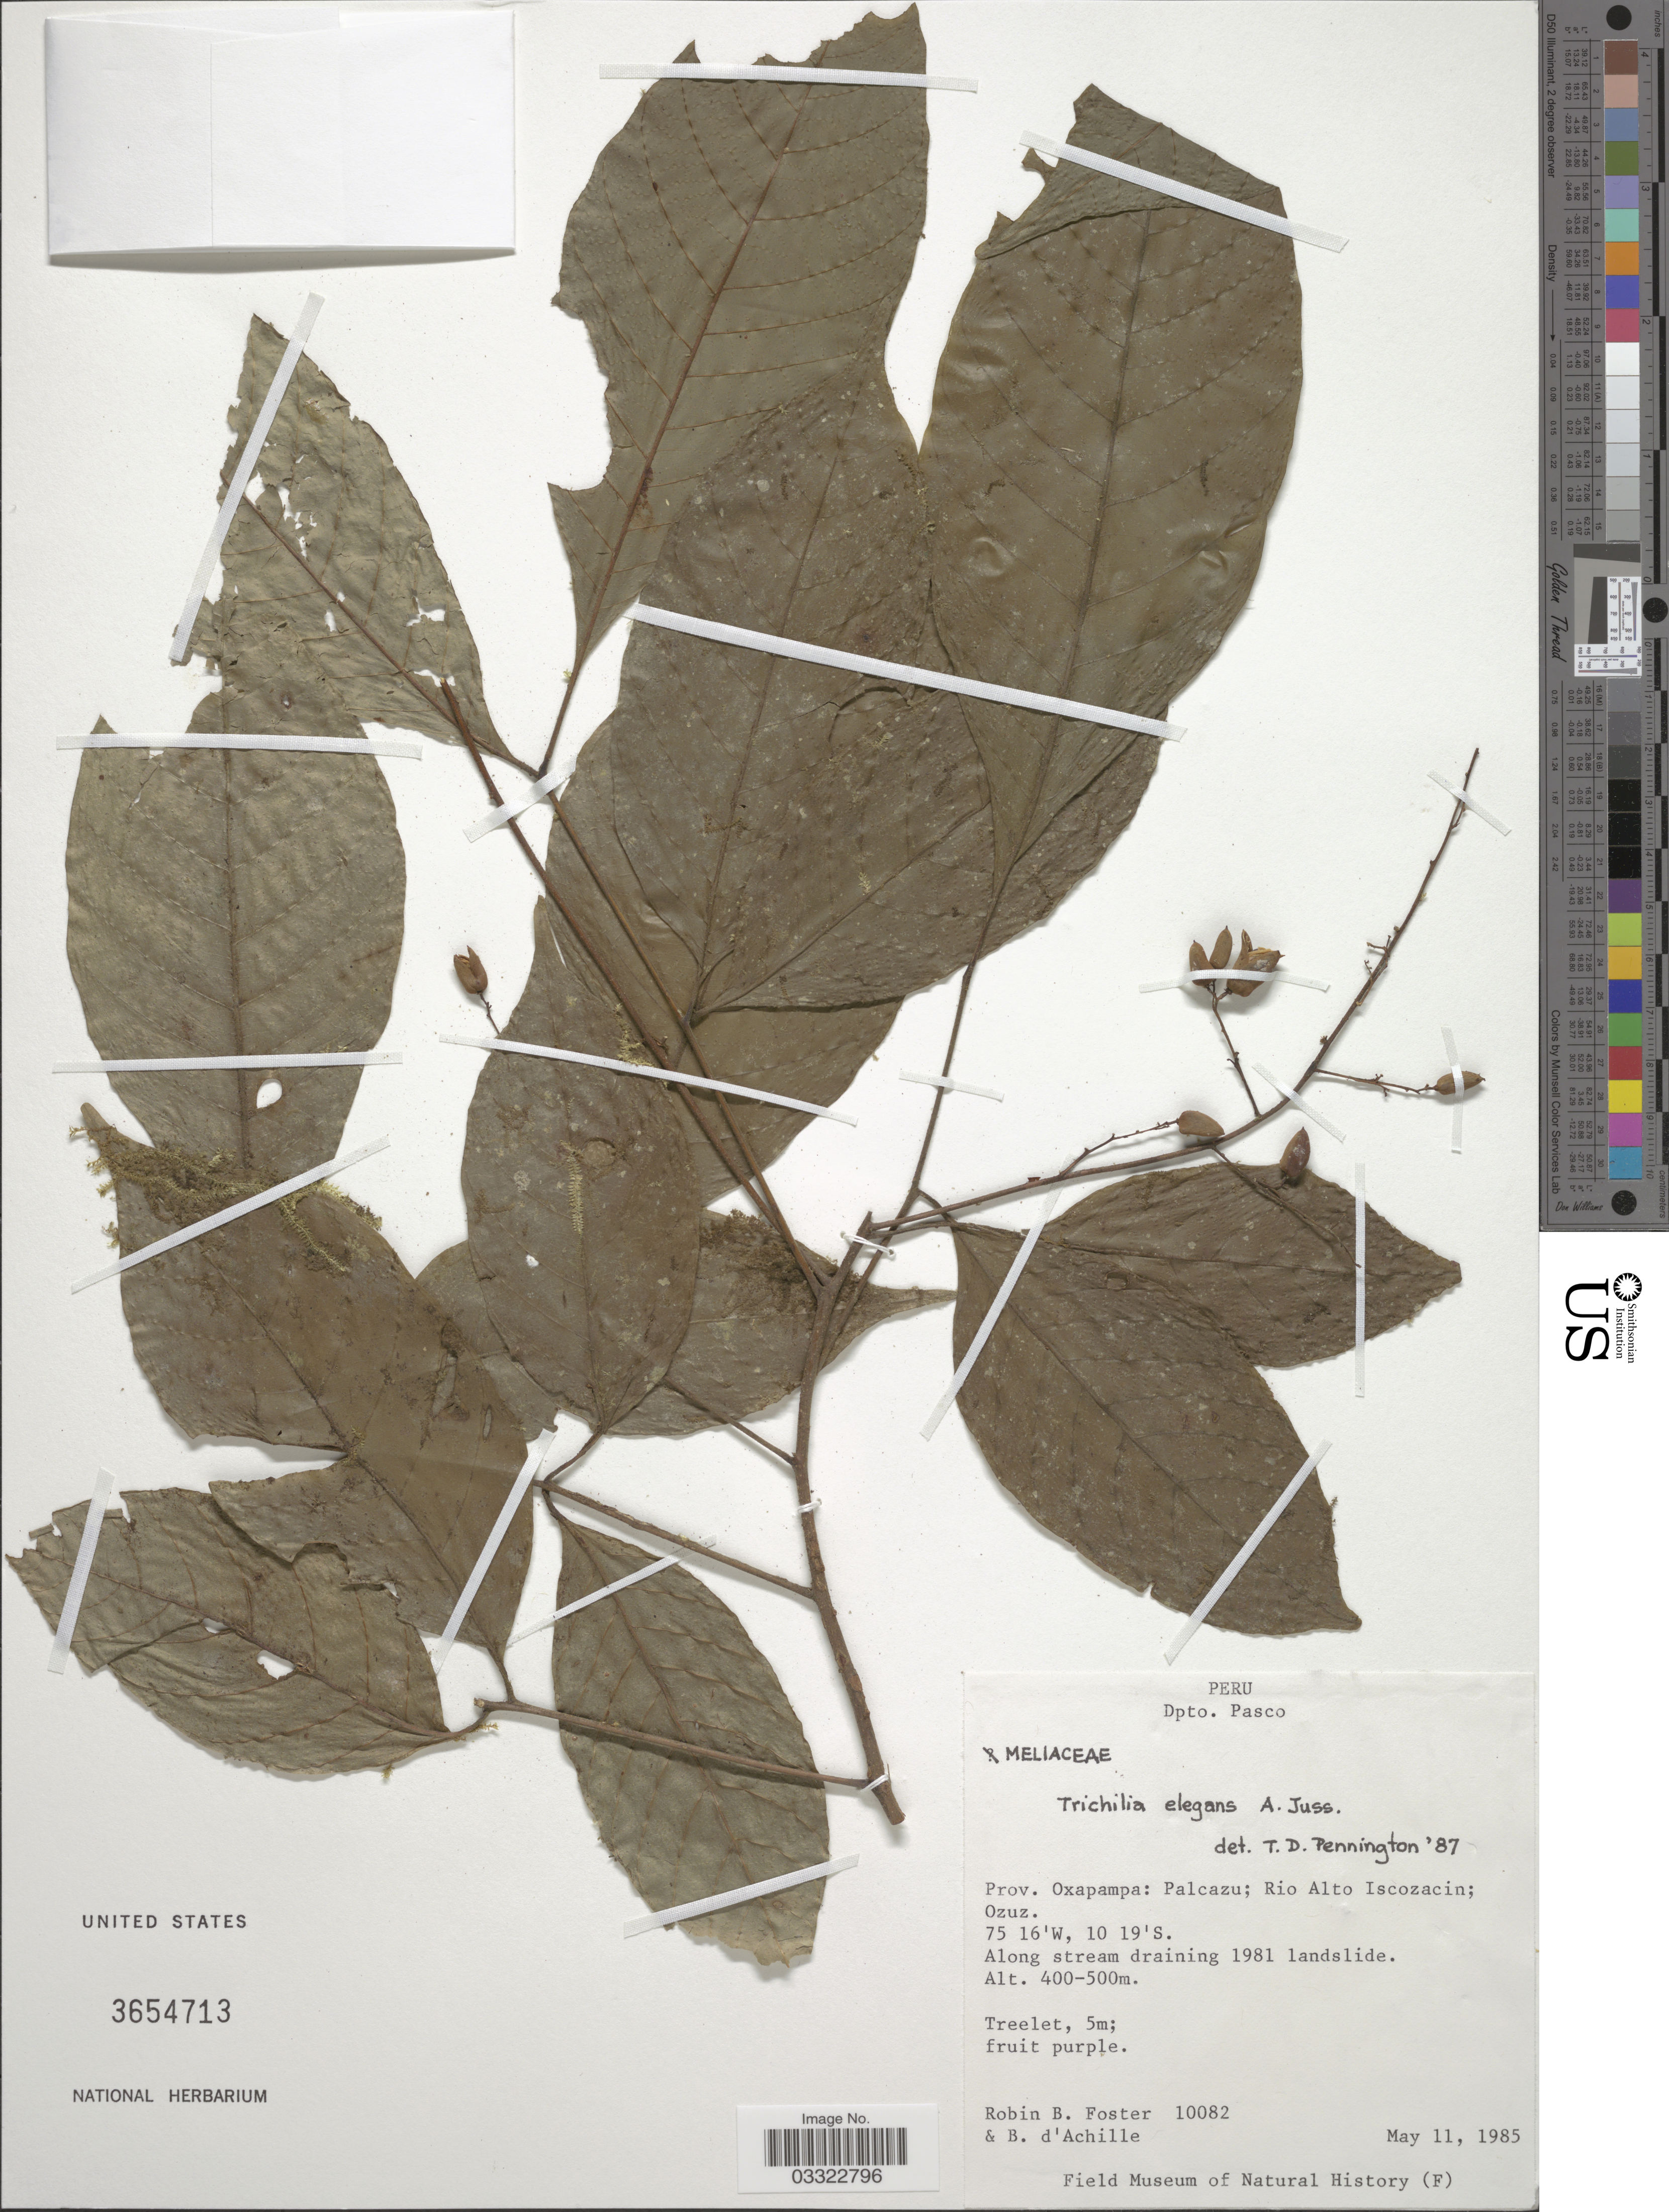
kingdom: Plantae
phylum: Tracheophyta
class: Magnoliopsida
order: Sapindales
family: Meliaceae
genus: Trichilia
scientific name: Trichilia elegans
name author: A. Juss.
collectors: R. B. Foster & B. d'Achille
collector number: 10082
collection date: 1985-05-11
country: Peru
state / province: Pasco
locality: Dpto. Pasco. Prov. Oxapampa: Palcazu; Rio Alto Iscozacin; Ozuz.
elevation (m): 400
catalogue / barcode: US 3654713